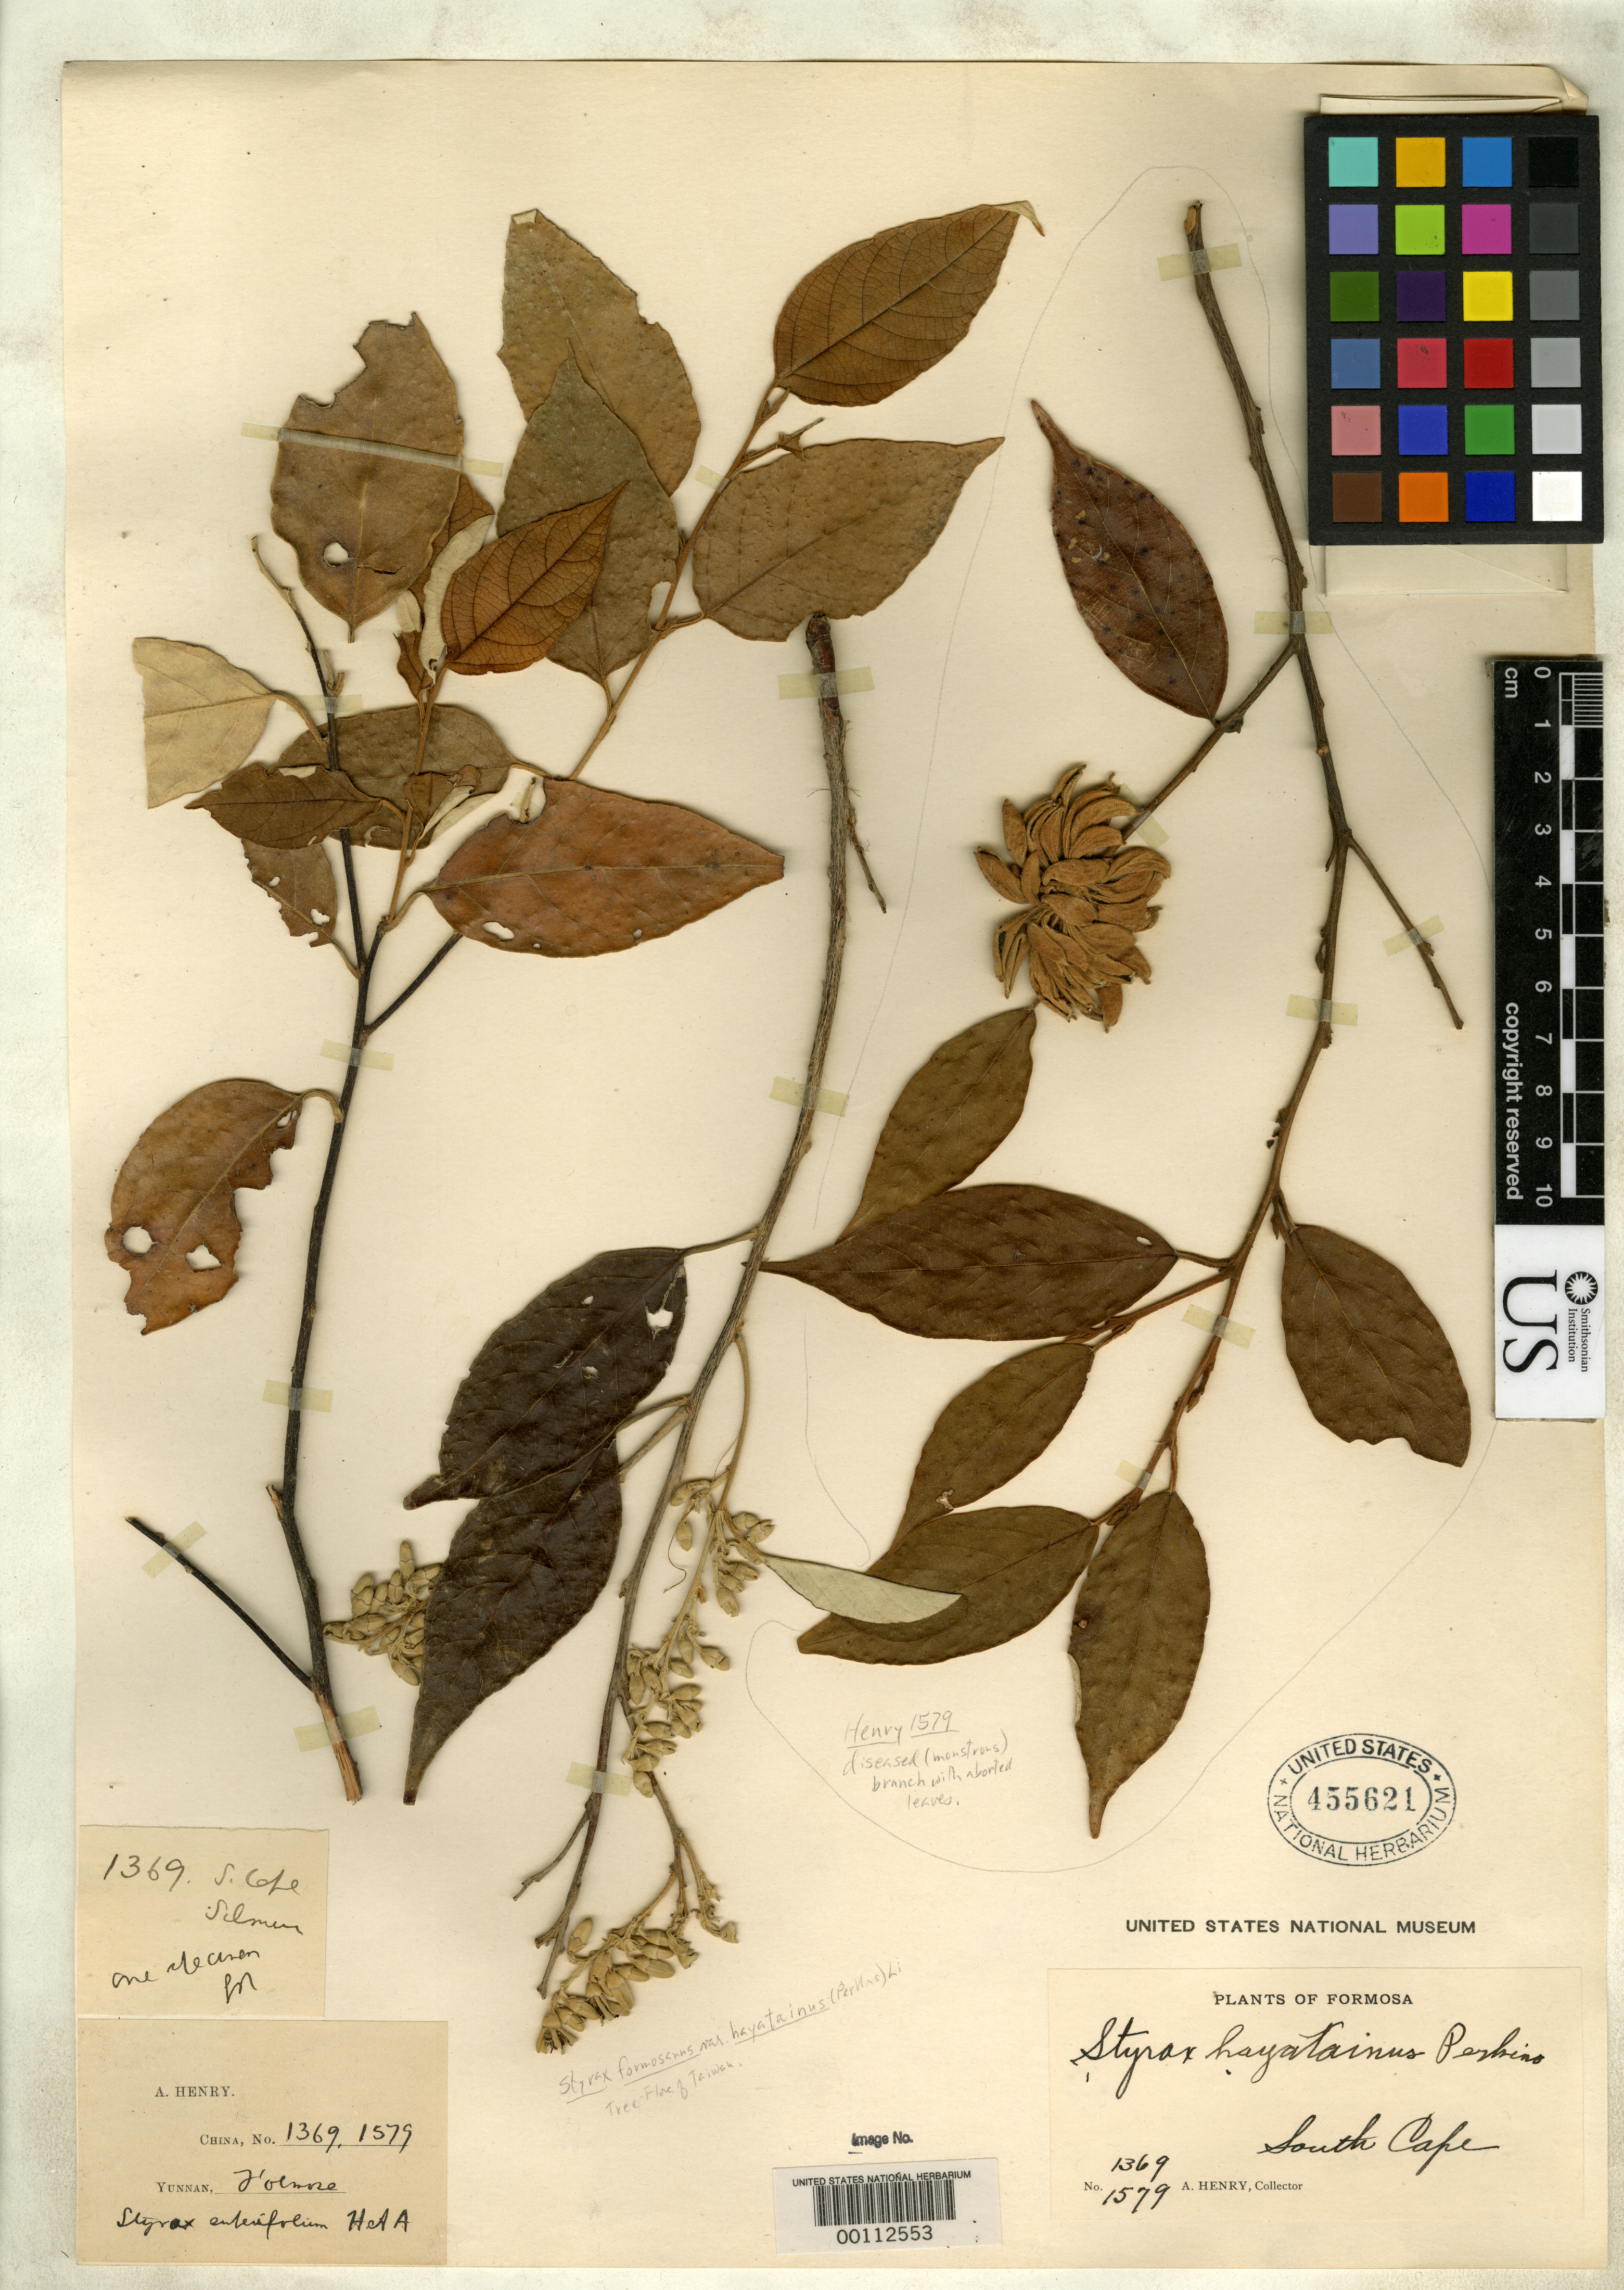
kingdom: Plantae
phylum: Tracheophyta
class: Magnoliopsida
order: Ericales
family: Styracaceae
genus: Styrax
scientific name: Styrax hayataianus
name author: Perkins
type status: Isotype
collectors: A. Henry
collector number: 1369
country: Taiwan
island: Taiwan [Formosa]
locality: Taiwan, south cape.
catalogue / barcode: US 455621